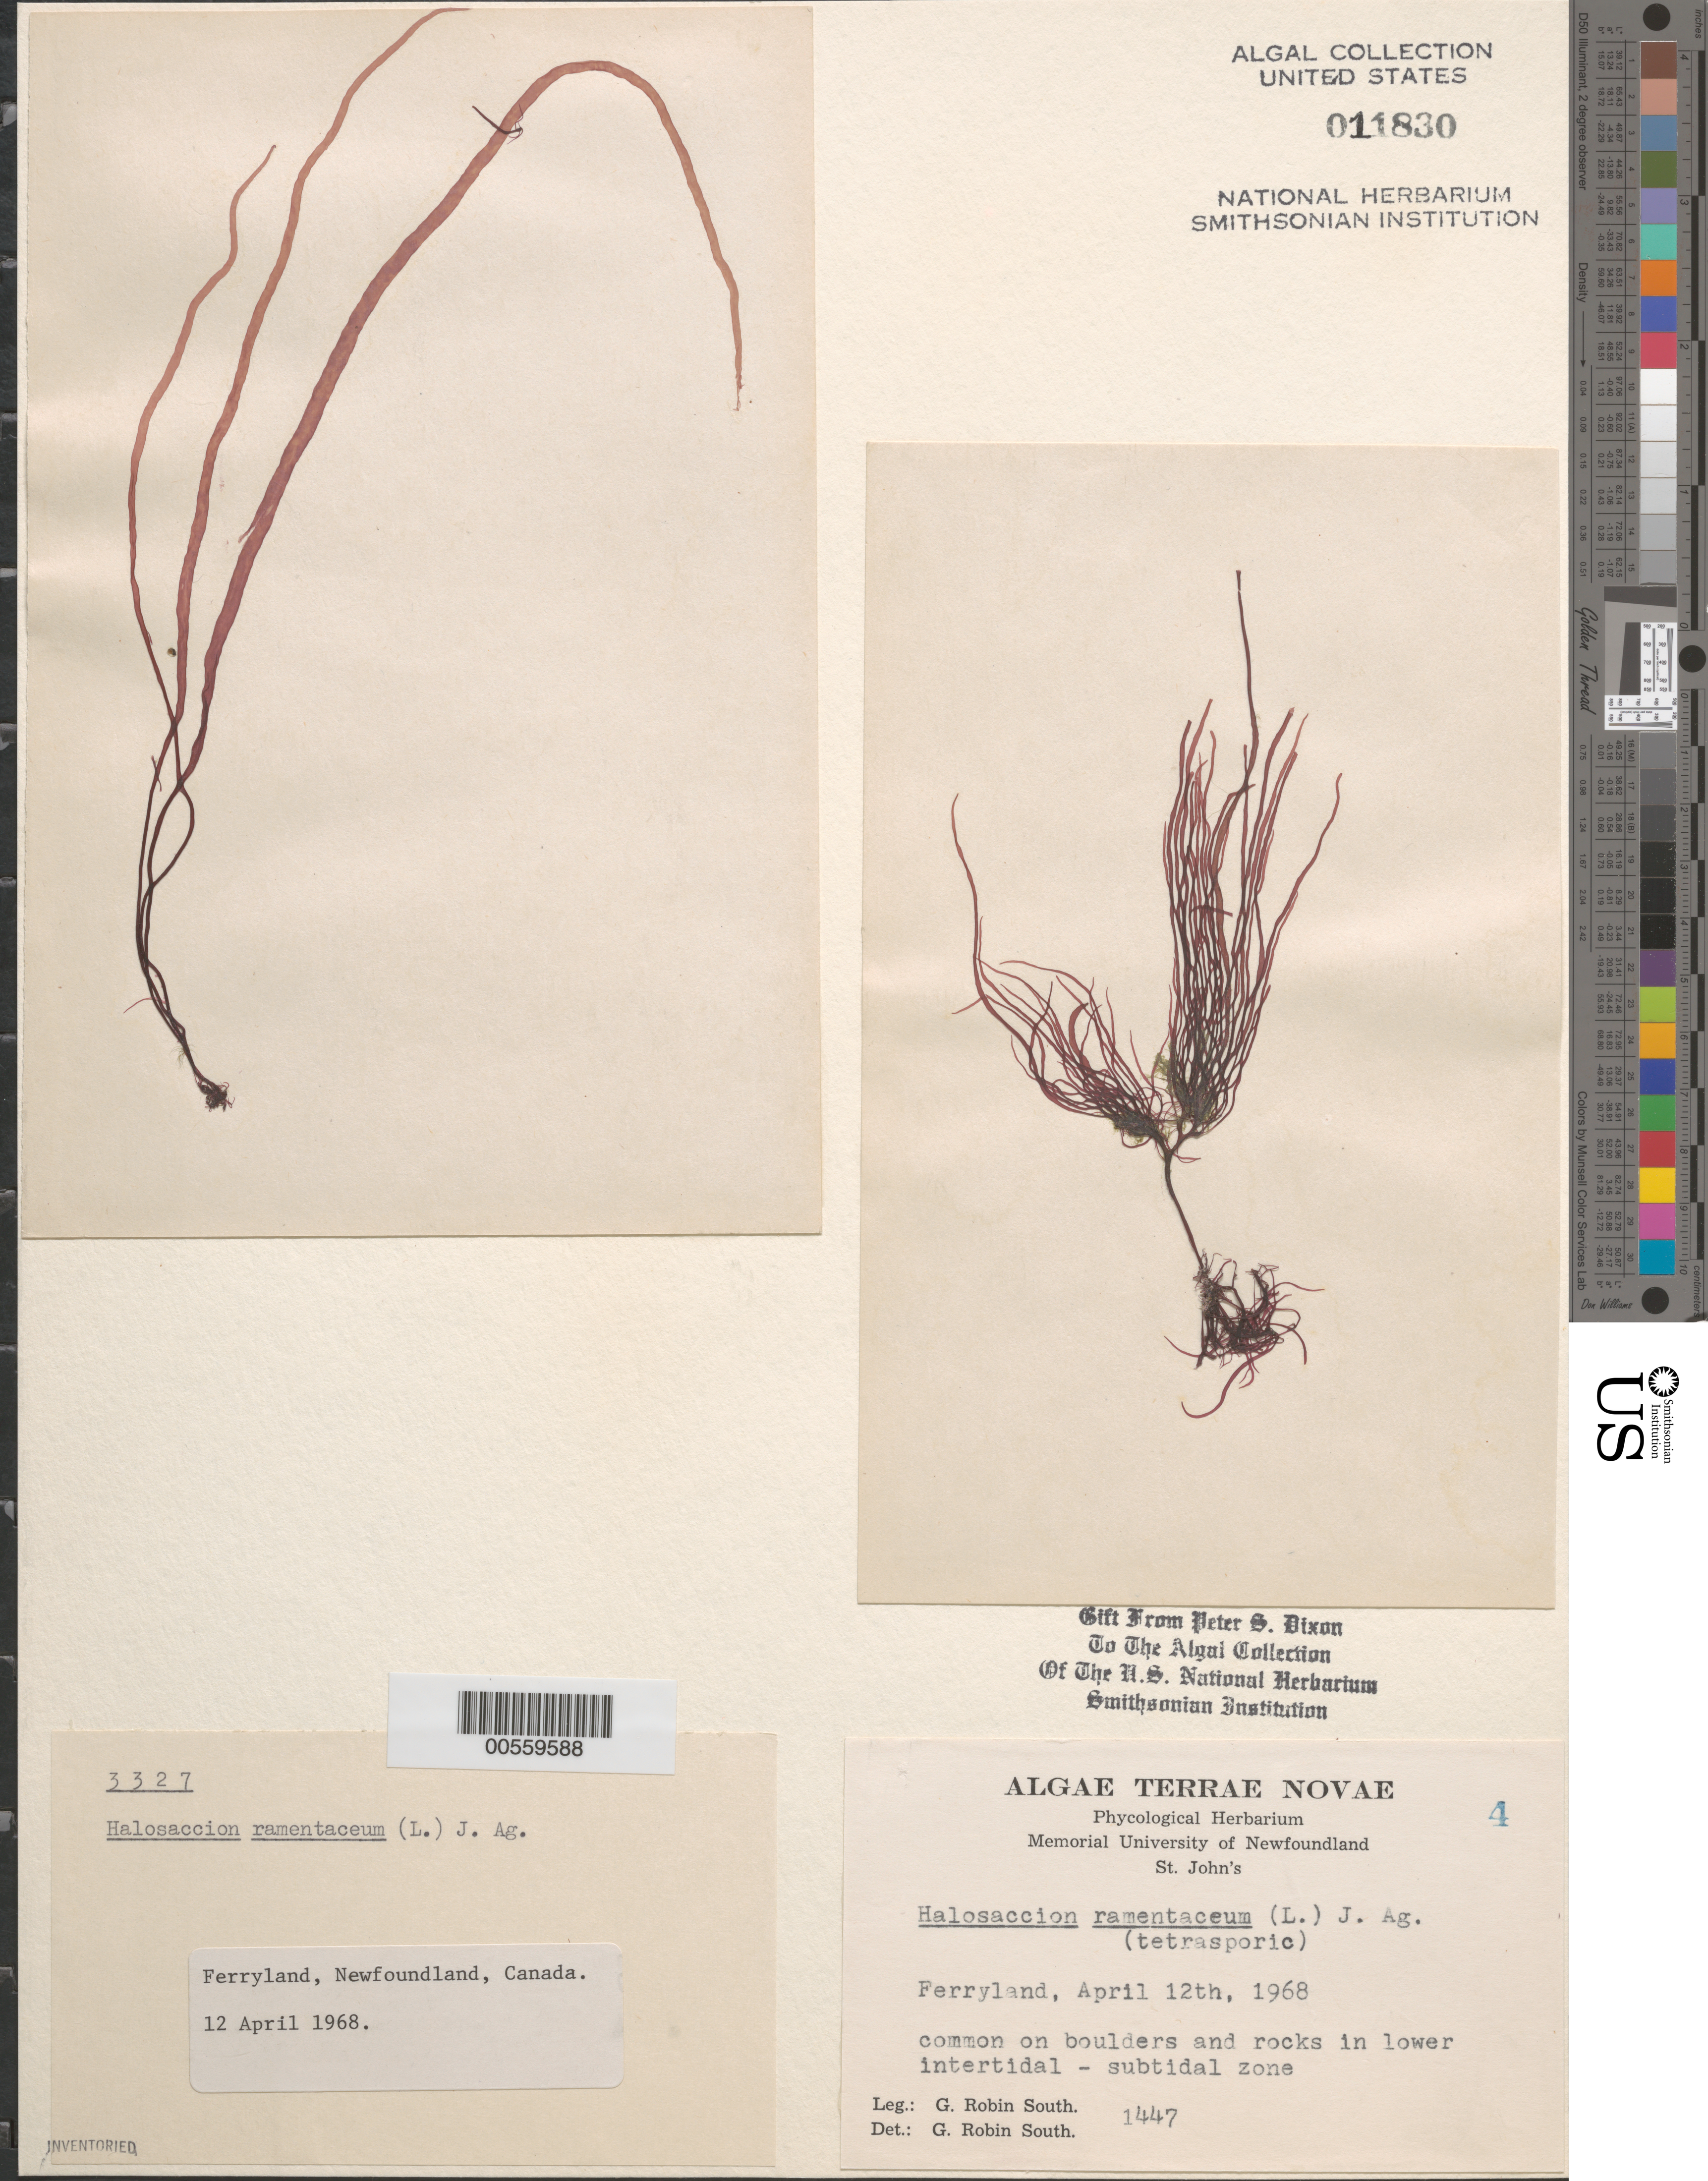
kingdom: Plantae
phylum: Rhodophyta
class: Florideophyceae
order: Palmariales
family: Palmariaceae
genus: Devaleraea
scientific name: Devaleraea ramentacea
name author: (L.) Guiry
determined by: Algae name updating Project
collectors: G. R. South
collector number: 1447 & PSD 3327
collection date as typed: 12 Apr 1968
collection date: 1968-04-12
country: Canada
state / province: Newfoundland and Labrador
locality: Ferryland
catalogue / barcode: US 11830